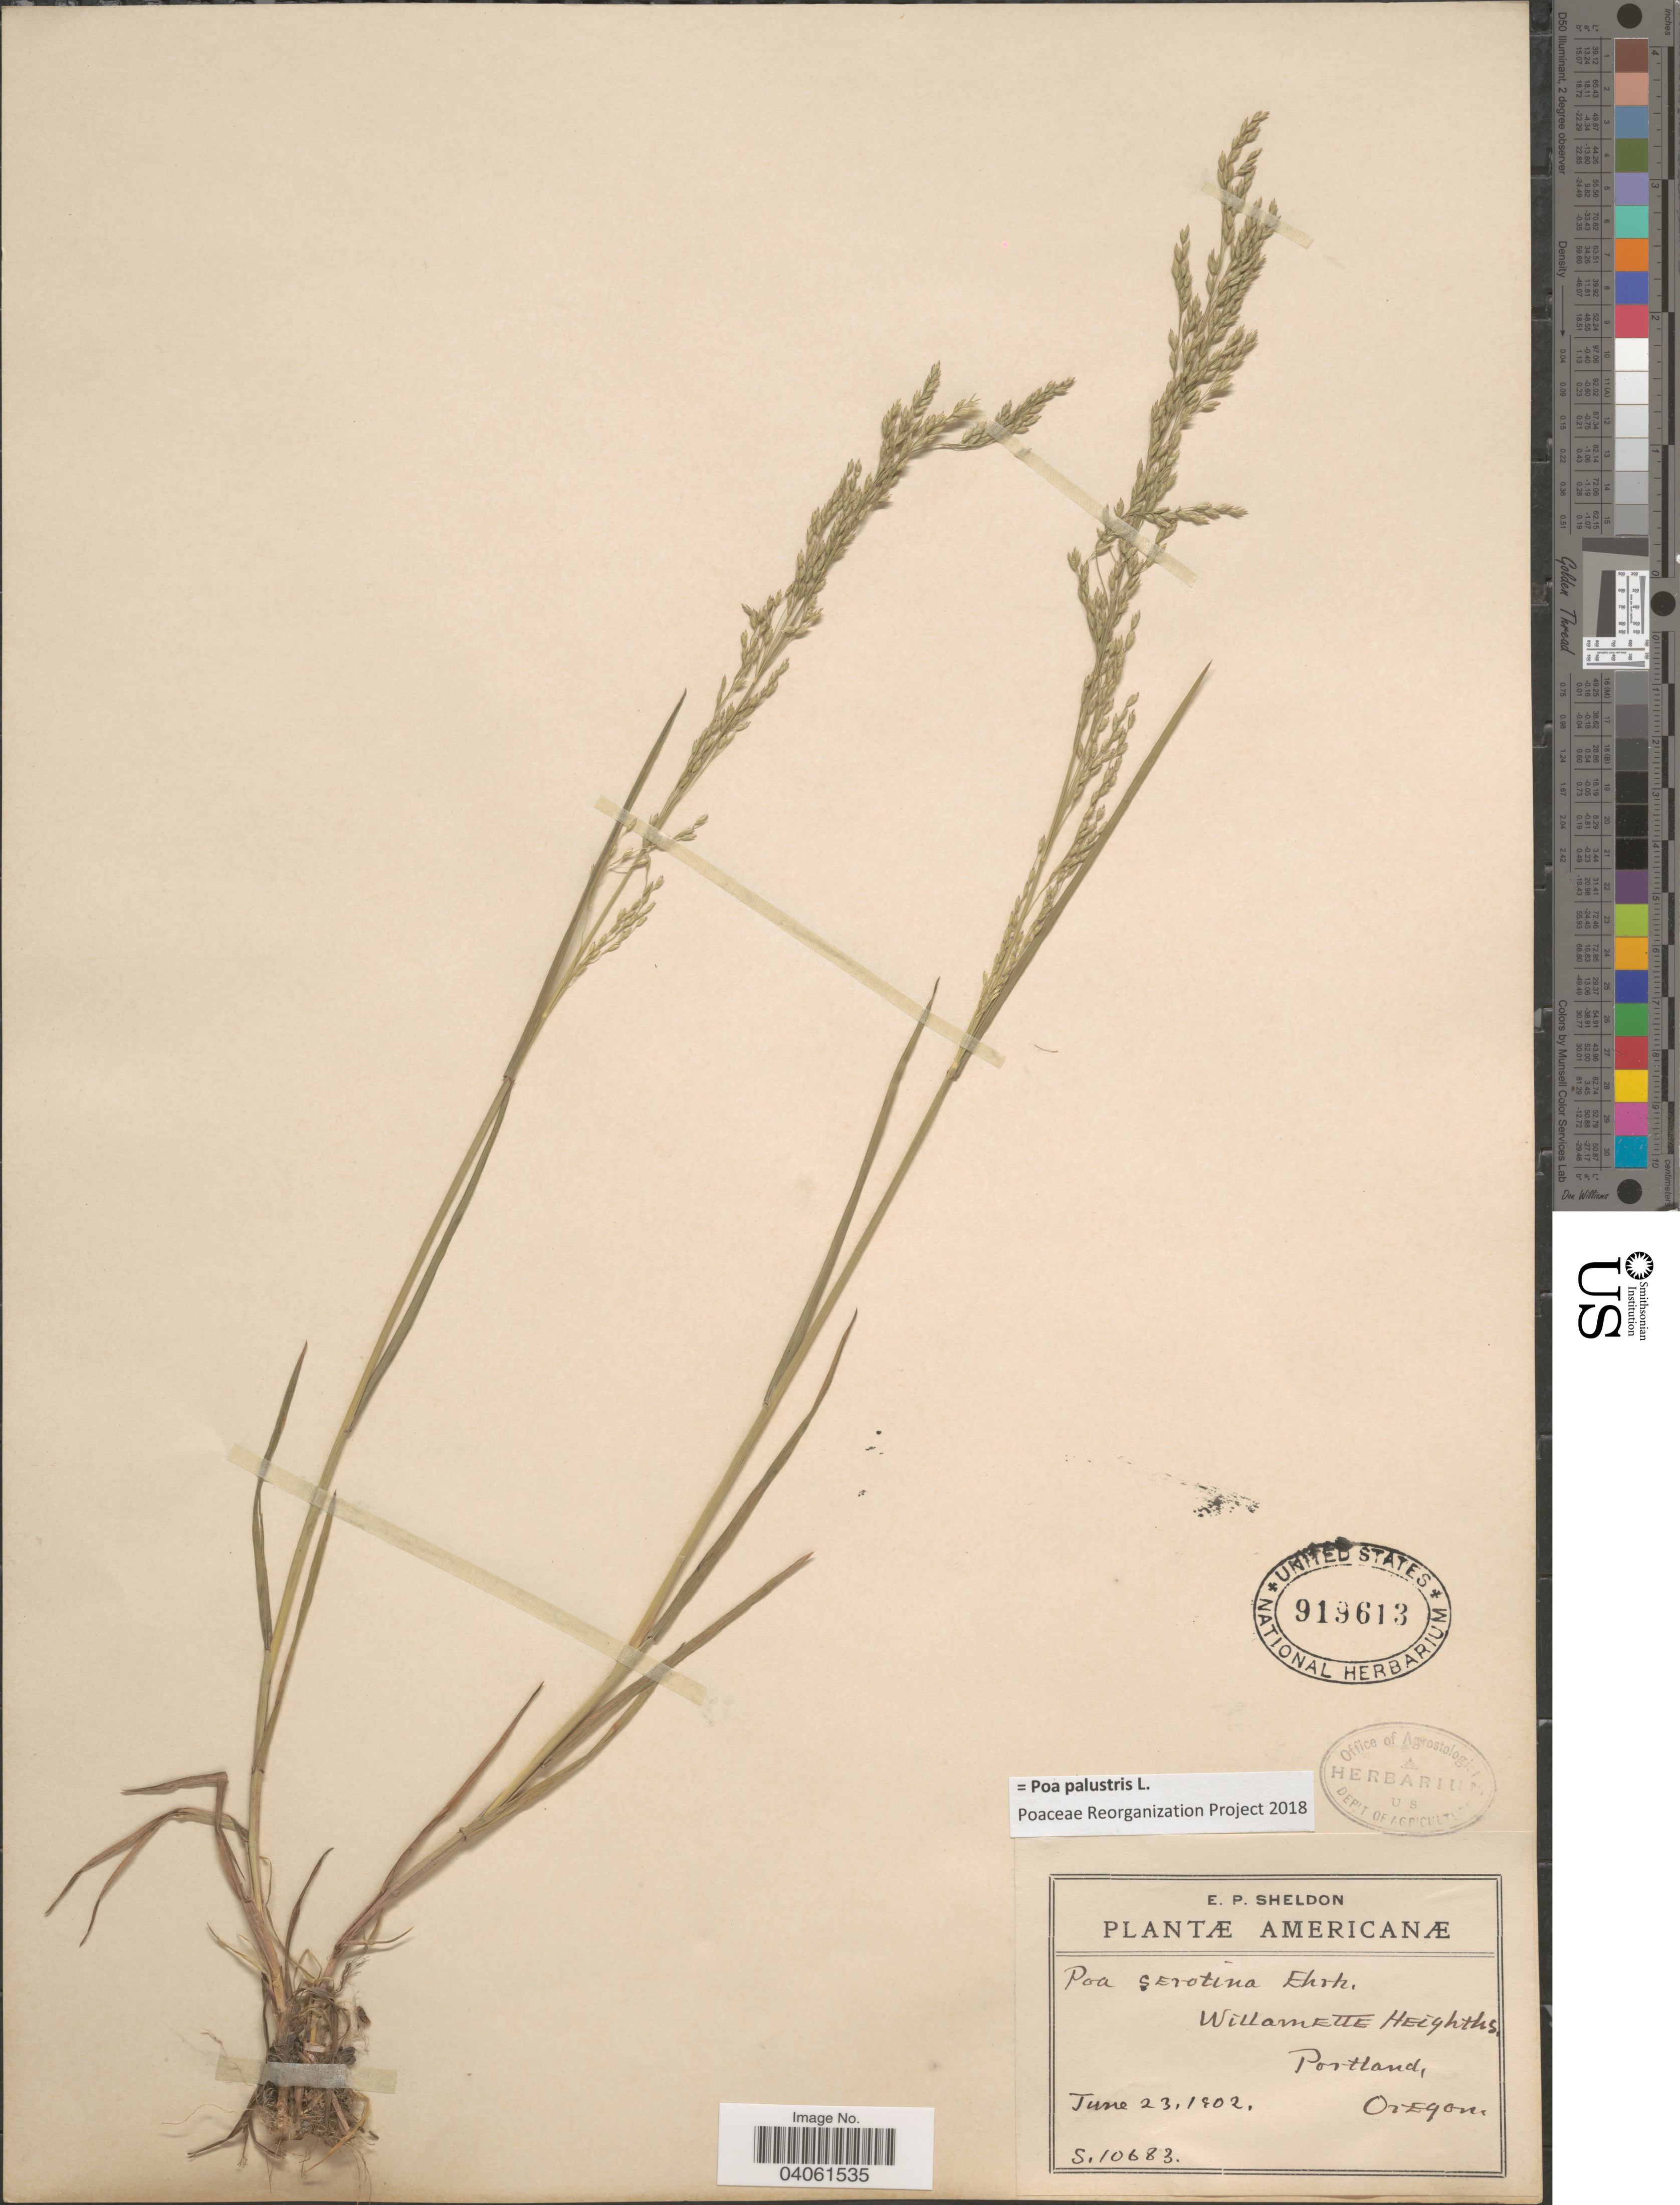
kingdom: Plantae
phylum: Tracheophyta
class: Liliopsida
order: Poales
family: Poaceae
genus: Poa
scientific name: Poa palustris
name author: L.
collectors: E. P. Sheldon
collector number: S10683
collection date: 1902-06-23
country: United States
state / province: Oregon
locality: Americanæ. Willamette Heighths, Portland.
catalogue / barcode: US 919613